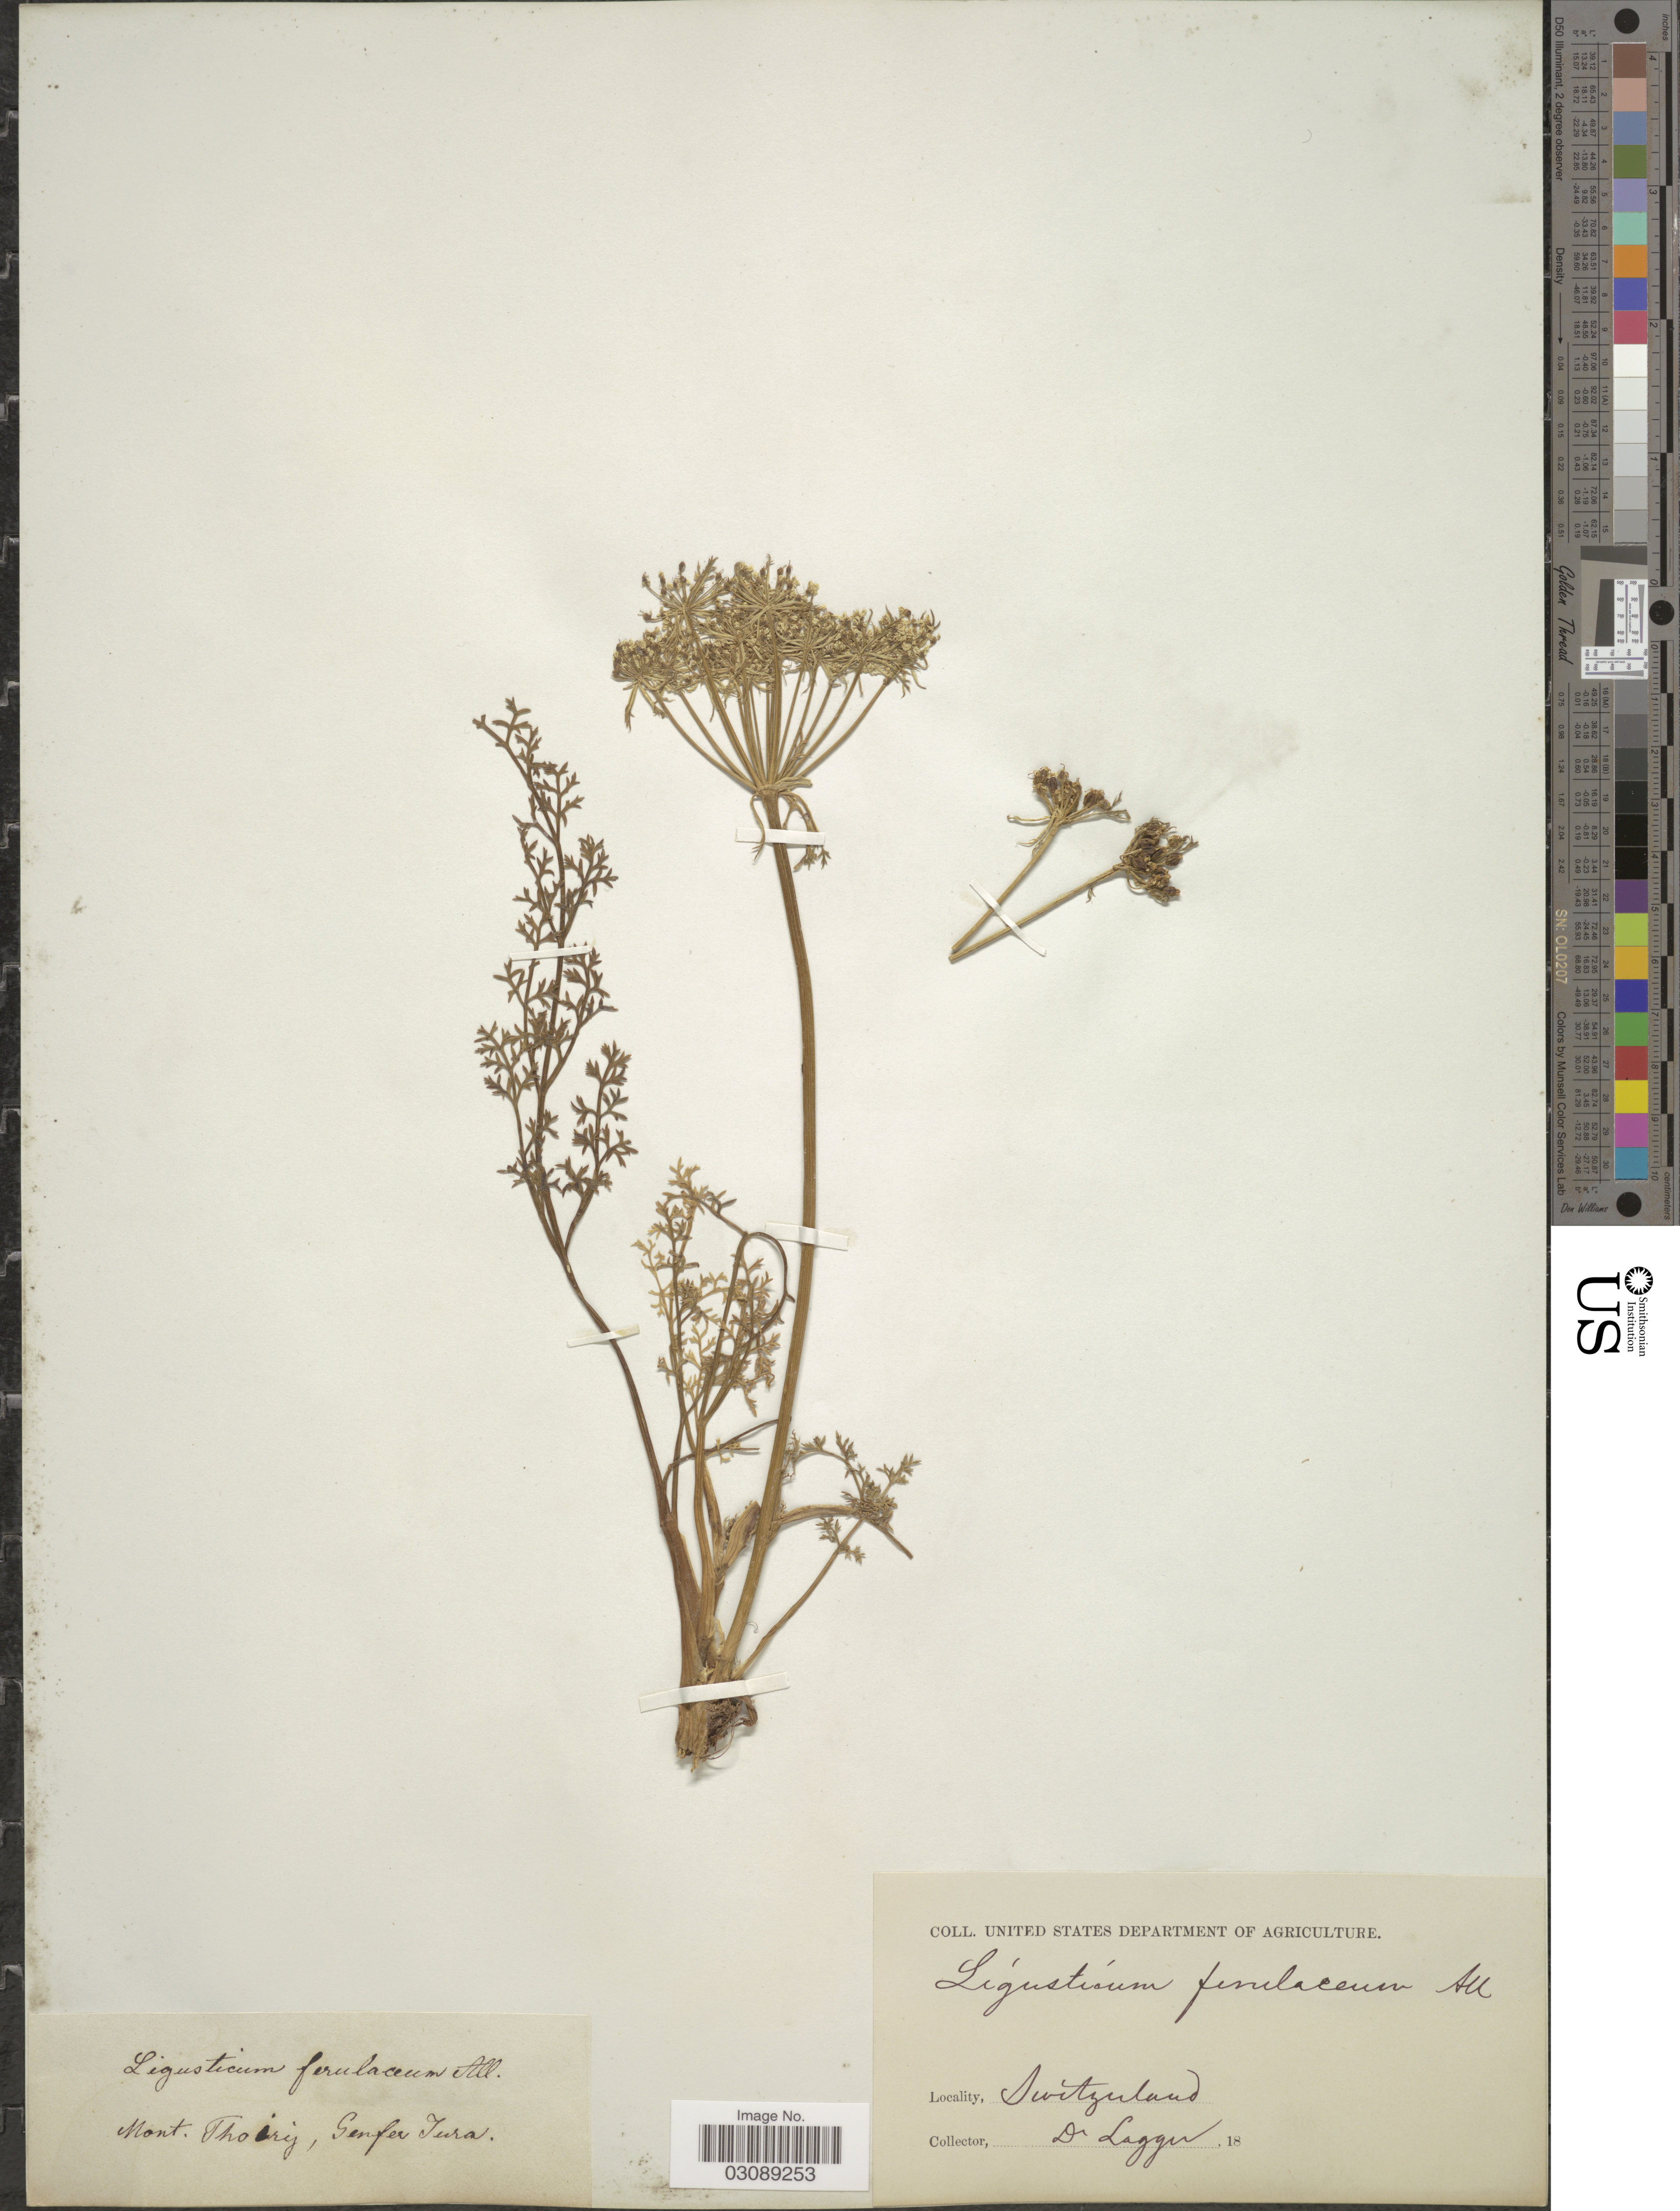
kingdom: Plantae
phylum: Tracheophyta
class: Magnoliopsida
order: Apiales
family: Apiaceae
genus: Ligusticum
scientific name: Ligusticum ferulaceum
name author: All.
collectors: F. J. Lagger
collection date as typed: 18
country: Switzerland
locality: Mont. Thoiry, Genfer Jura.